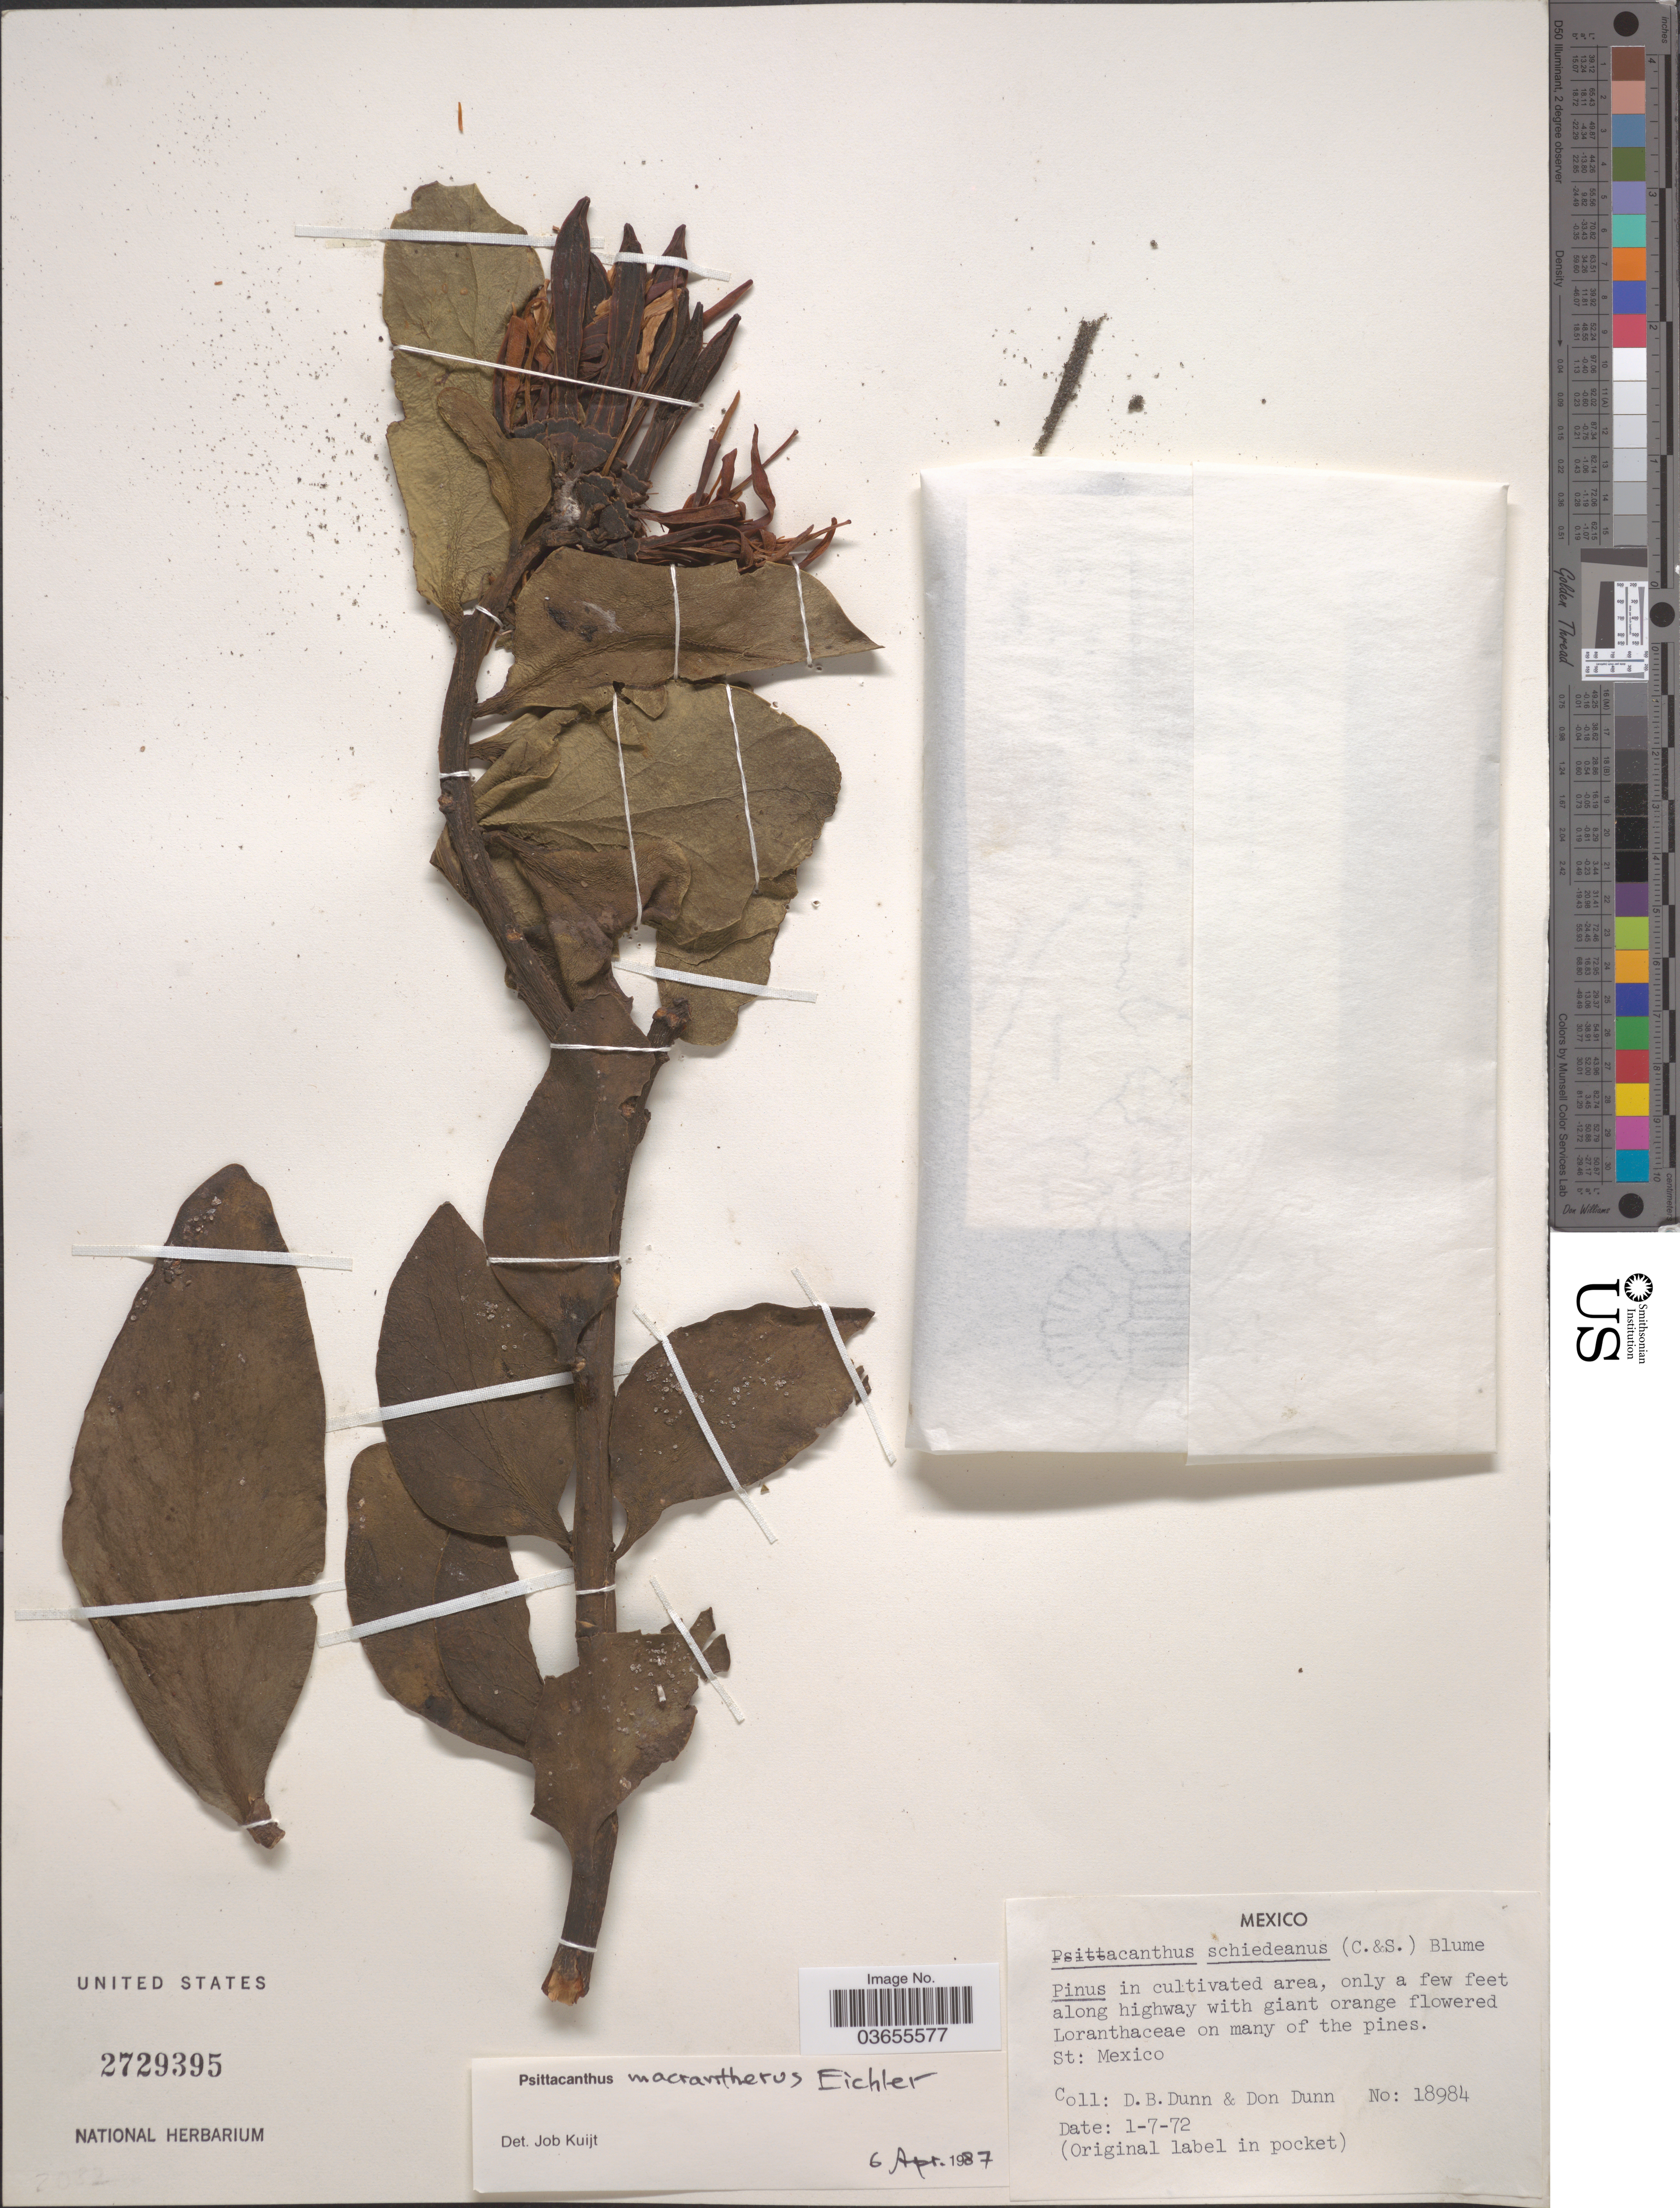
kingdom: Plantae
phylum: Tracheophyta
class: Magnoliopsida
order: Santalales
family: Loranthaceae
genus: Psittacanthus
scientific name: Psittacanthus macrantherus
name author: Eichler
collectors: D. B. Dunn & D. Dunn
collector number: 18984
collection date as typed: Transcribed d/m/y: 1/7/72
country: Mexico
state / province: México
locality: St: Mexico.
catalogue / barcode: US 2729395